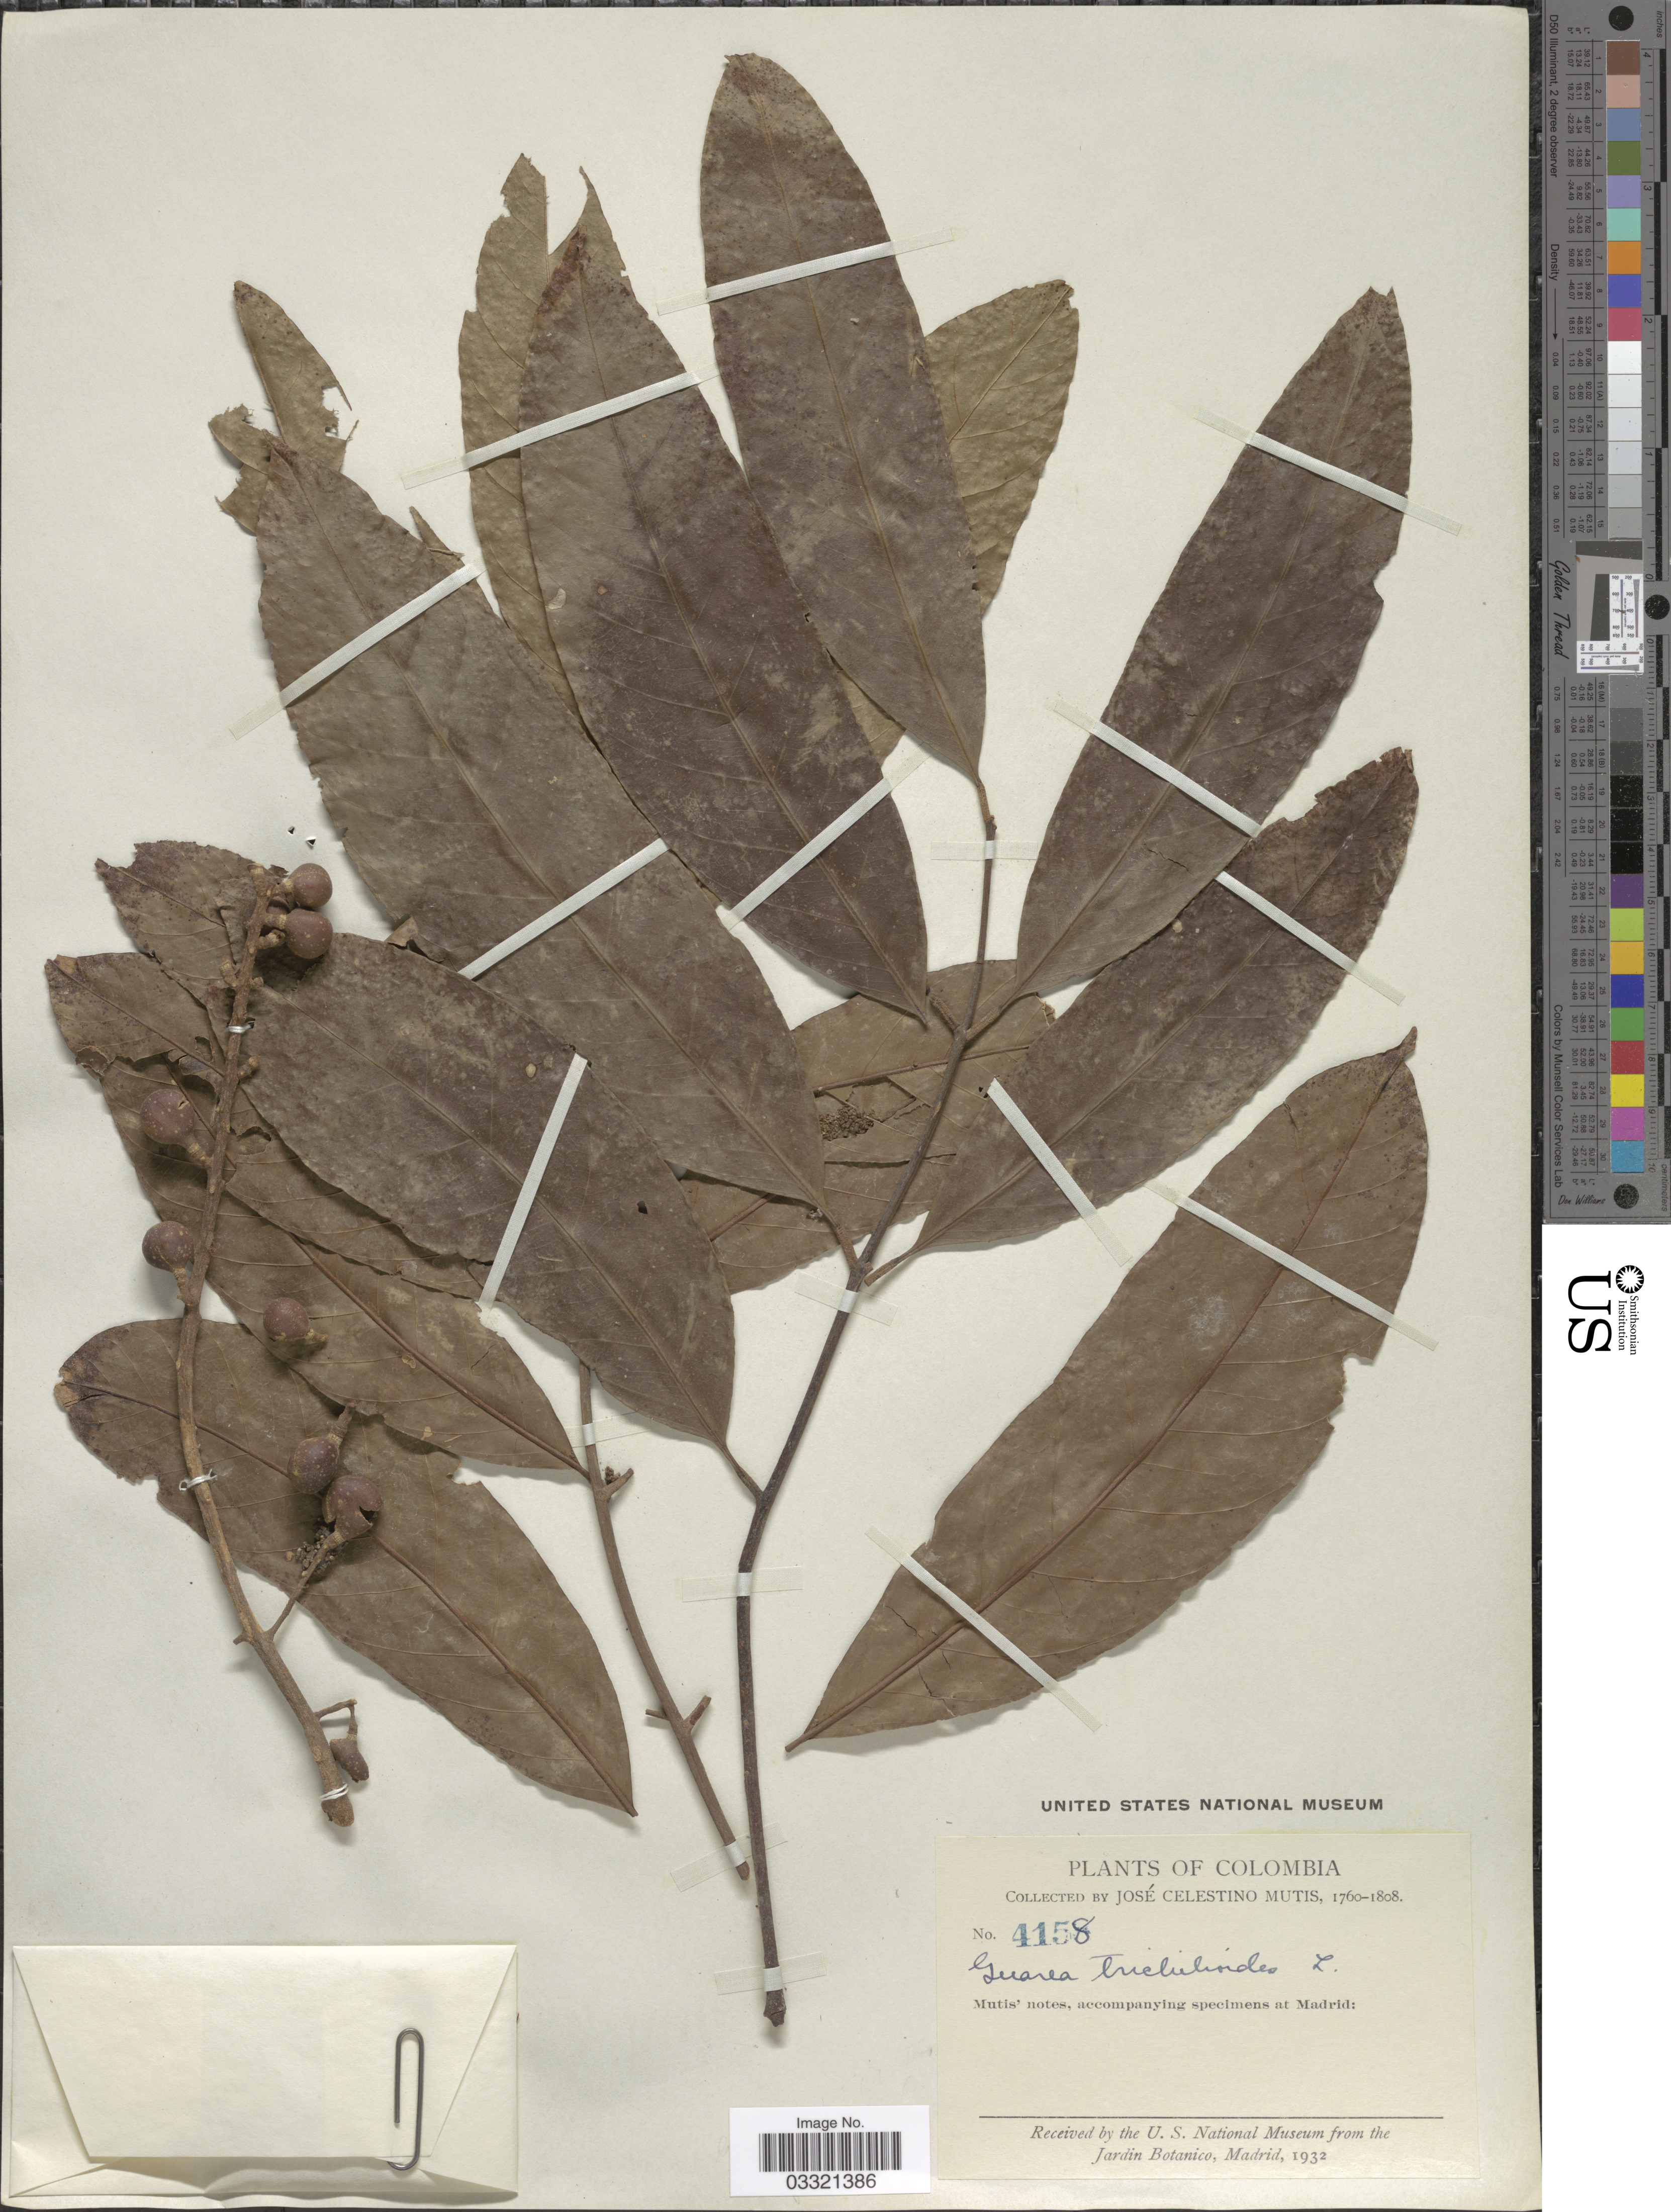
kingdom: Plantae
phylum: Tracheophyta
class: Magnoliopsida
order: Sapindales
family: Meliaceae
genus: Guarea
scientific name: Guarea guidonia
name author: (L.) Sleumer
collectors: J. C. B. Mutis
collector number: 4158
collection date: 1760/1808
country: Colombia